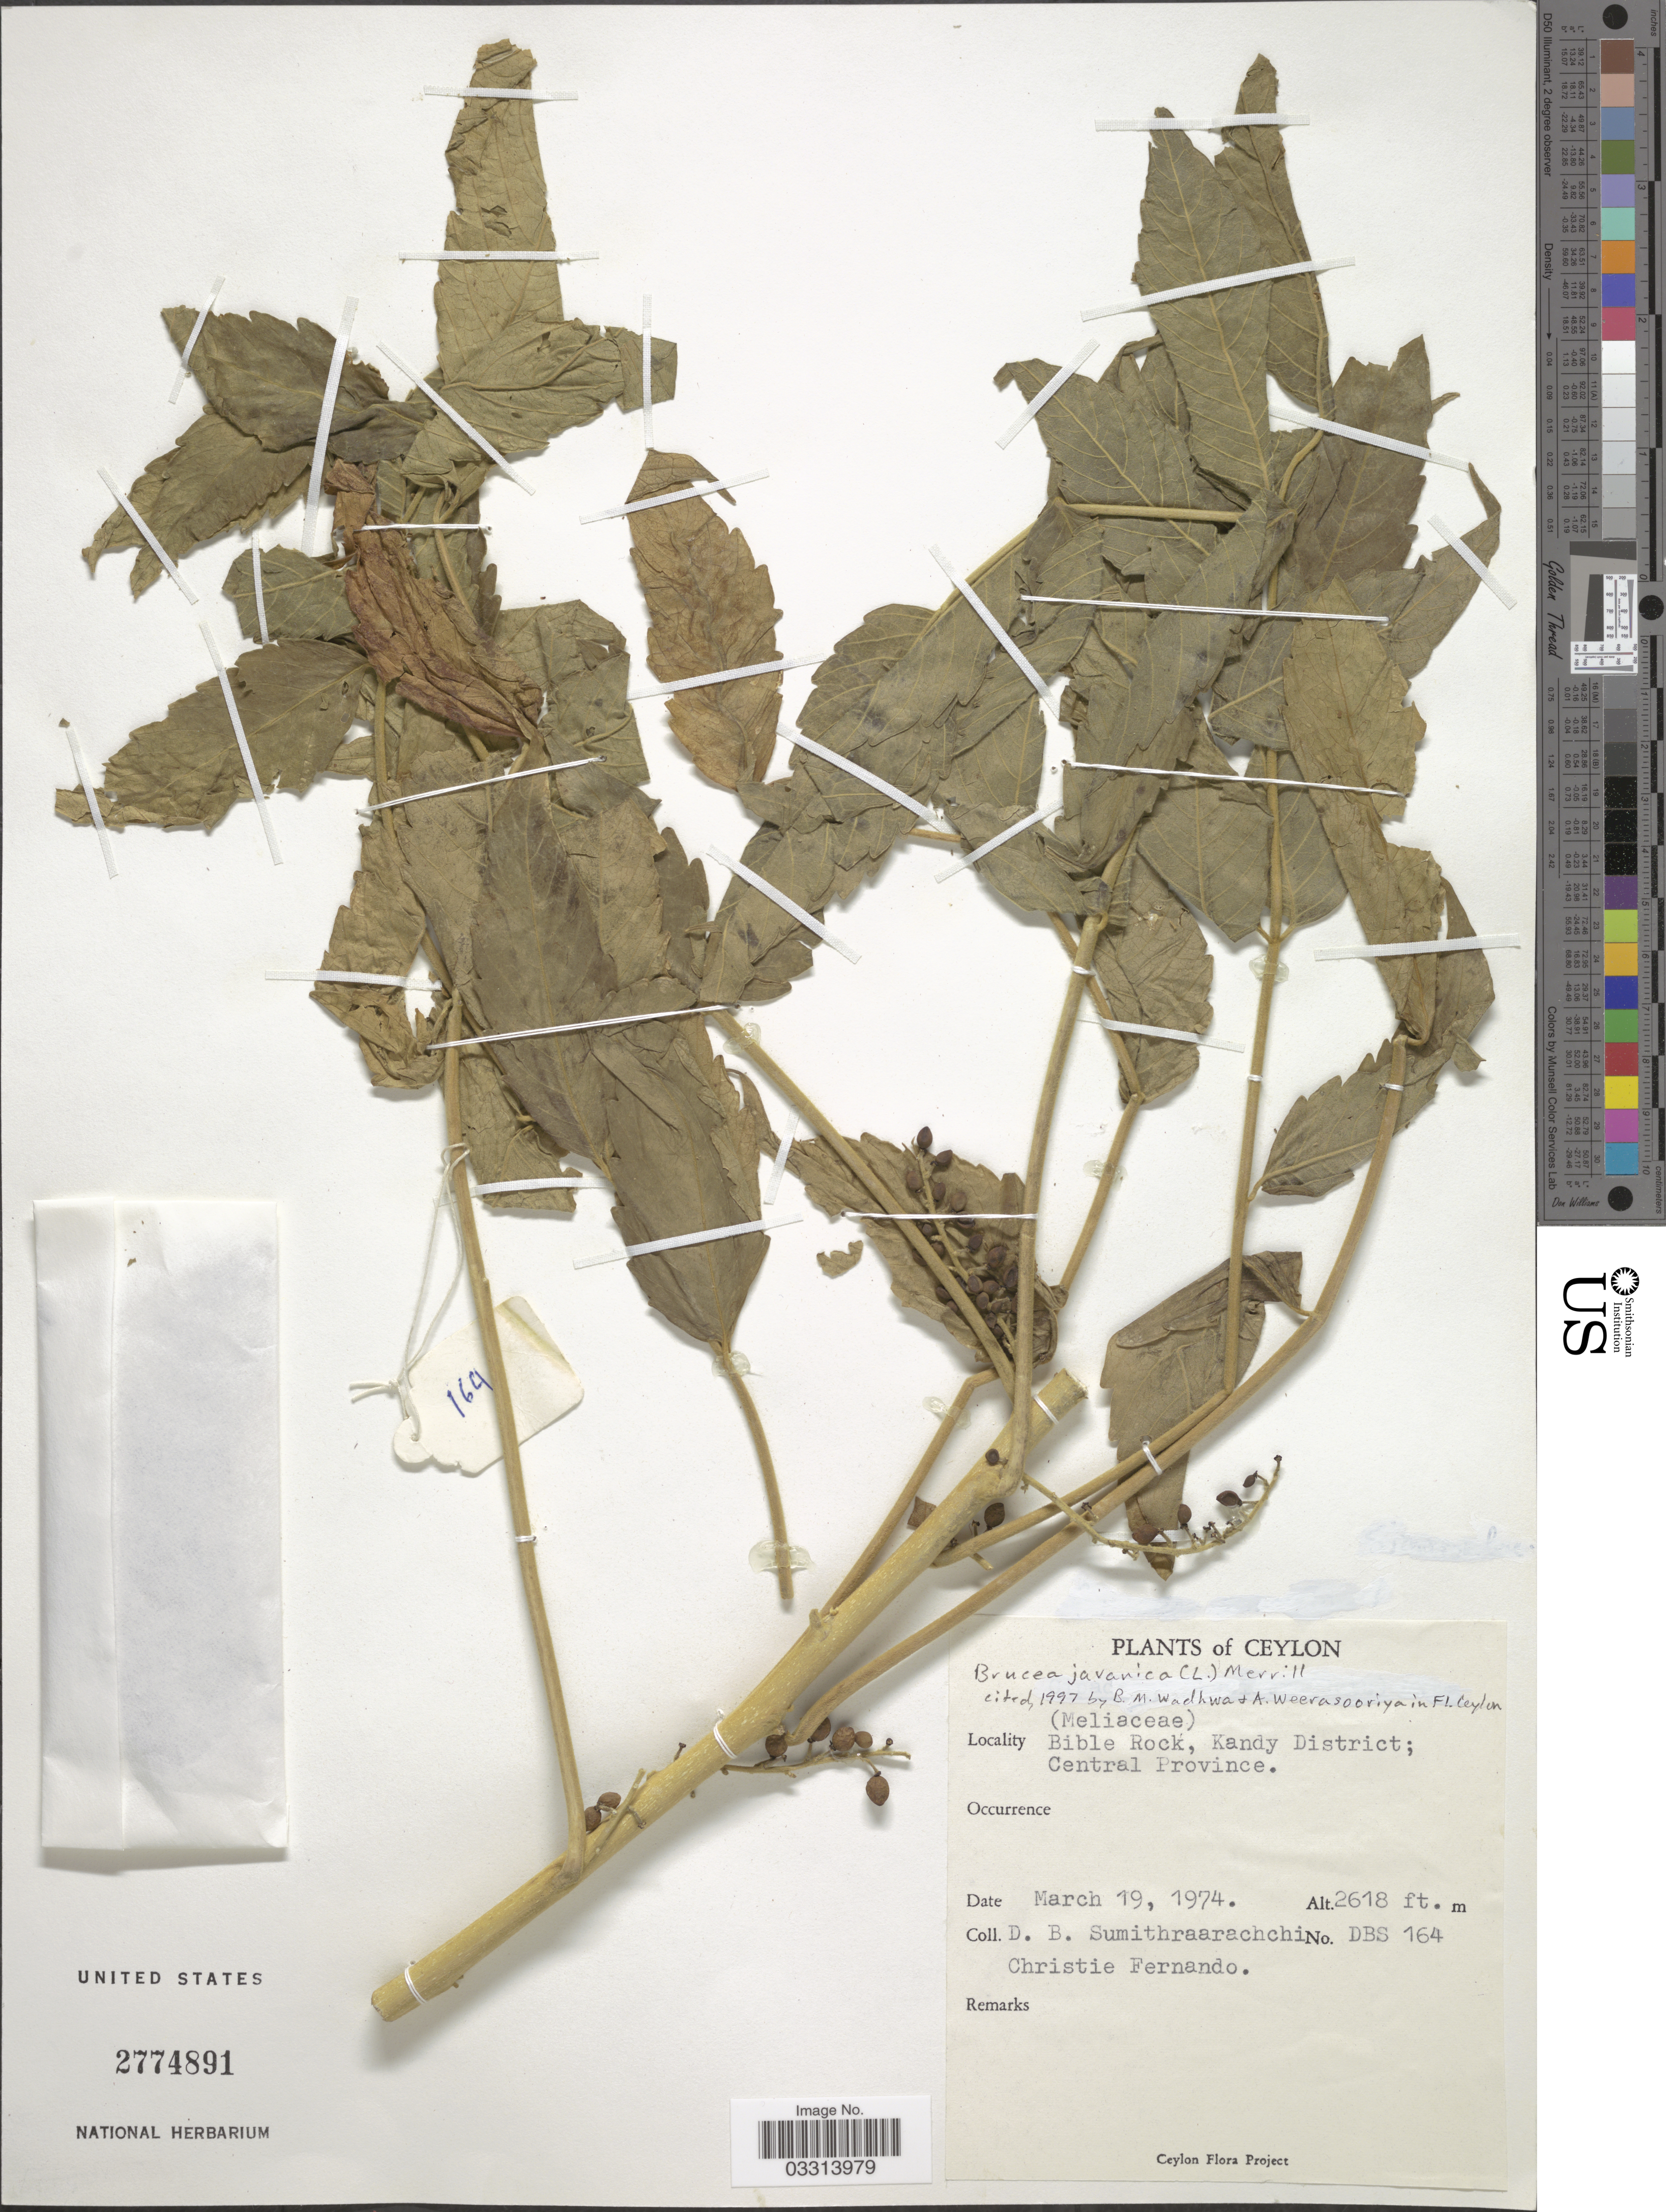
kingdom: Plantae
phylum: Tracheophyta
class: Magnoliopsida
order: Sapindales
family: Simaroubaceae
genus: Brucea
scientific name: Brucea javanica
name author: (L.) Merr.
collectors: D. B. Sumithraarachchi & C. Fernando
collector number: DBS164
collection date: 1974-03-19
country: Sri Lanka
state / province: Central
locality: Ceylon. Bible Rock, Kandy District.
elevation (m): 798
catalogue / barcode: US 2774891